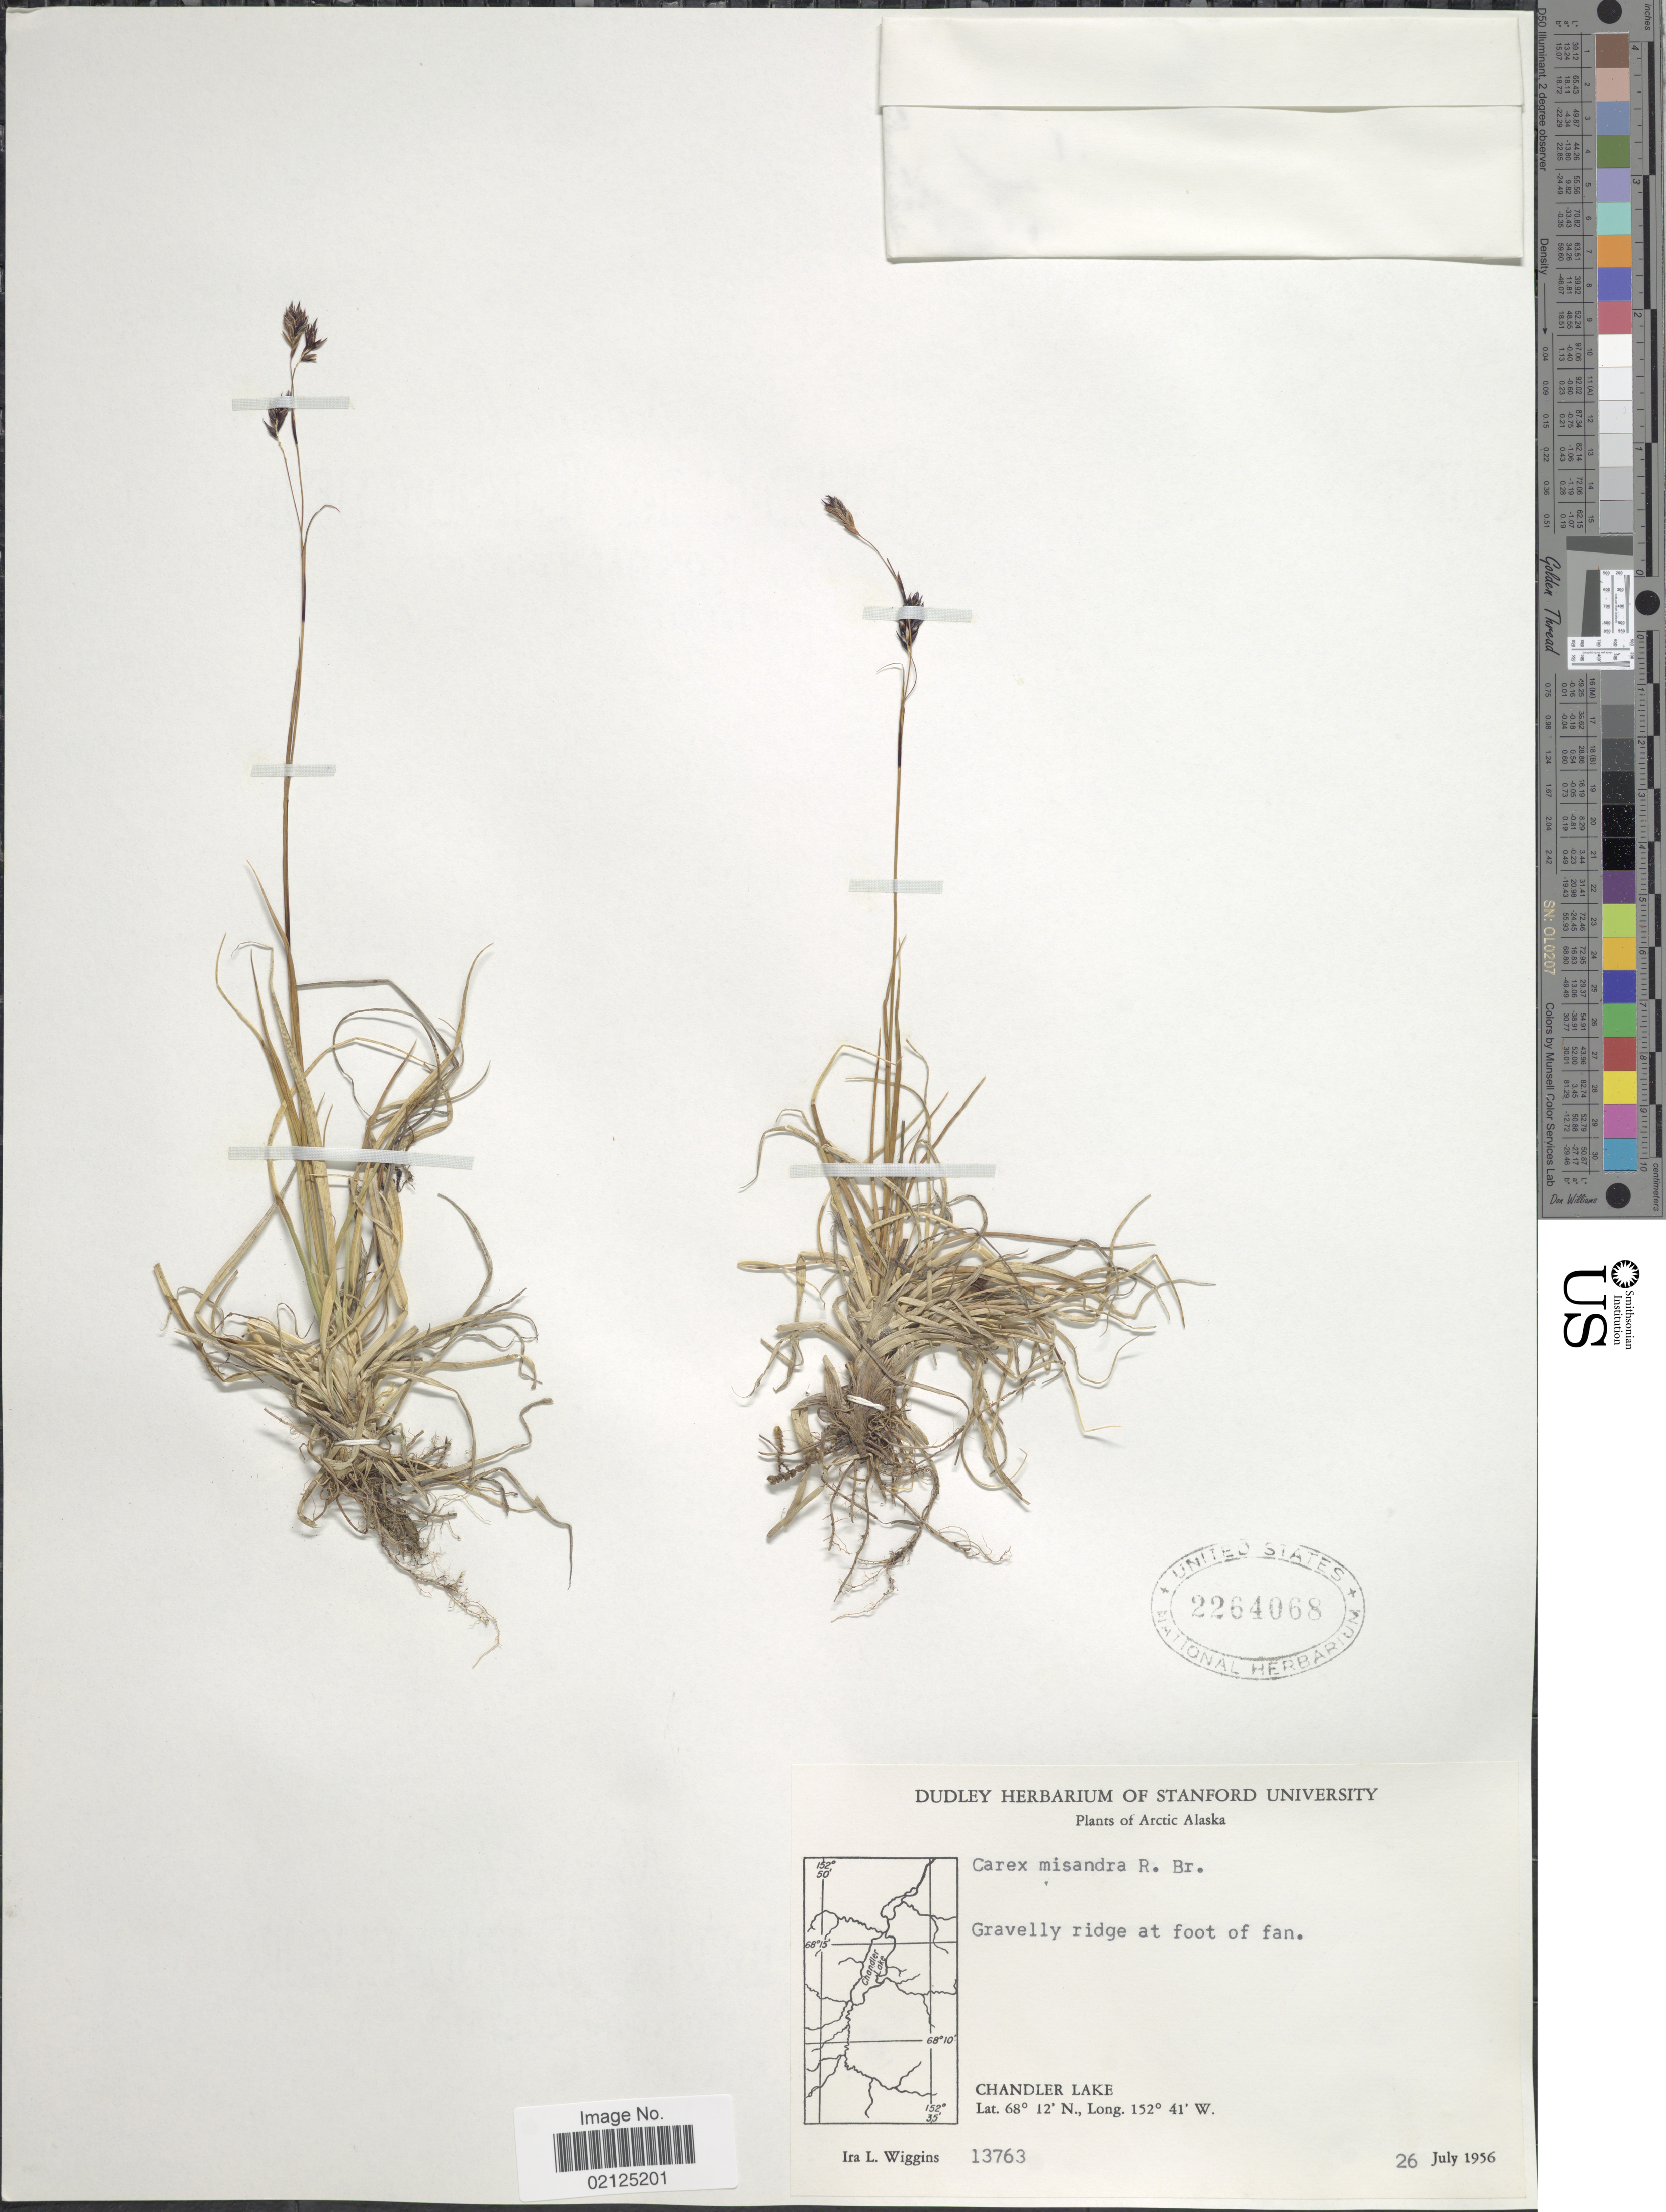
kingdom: Plantae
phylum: Tracheophyta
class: Liliopsida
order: Poales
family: Cyperaceae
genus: Carex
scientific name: Carex fuliginosa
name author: Schkuhr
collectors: I. L. Wiggins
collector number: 13763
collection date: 1956-07-26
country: United States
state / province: Alaska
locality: Arctic Alaska, Gravelly ridge at foot of fan, Chandler Lake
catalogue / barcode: US 2264068